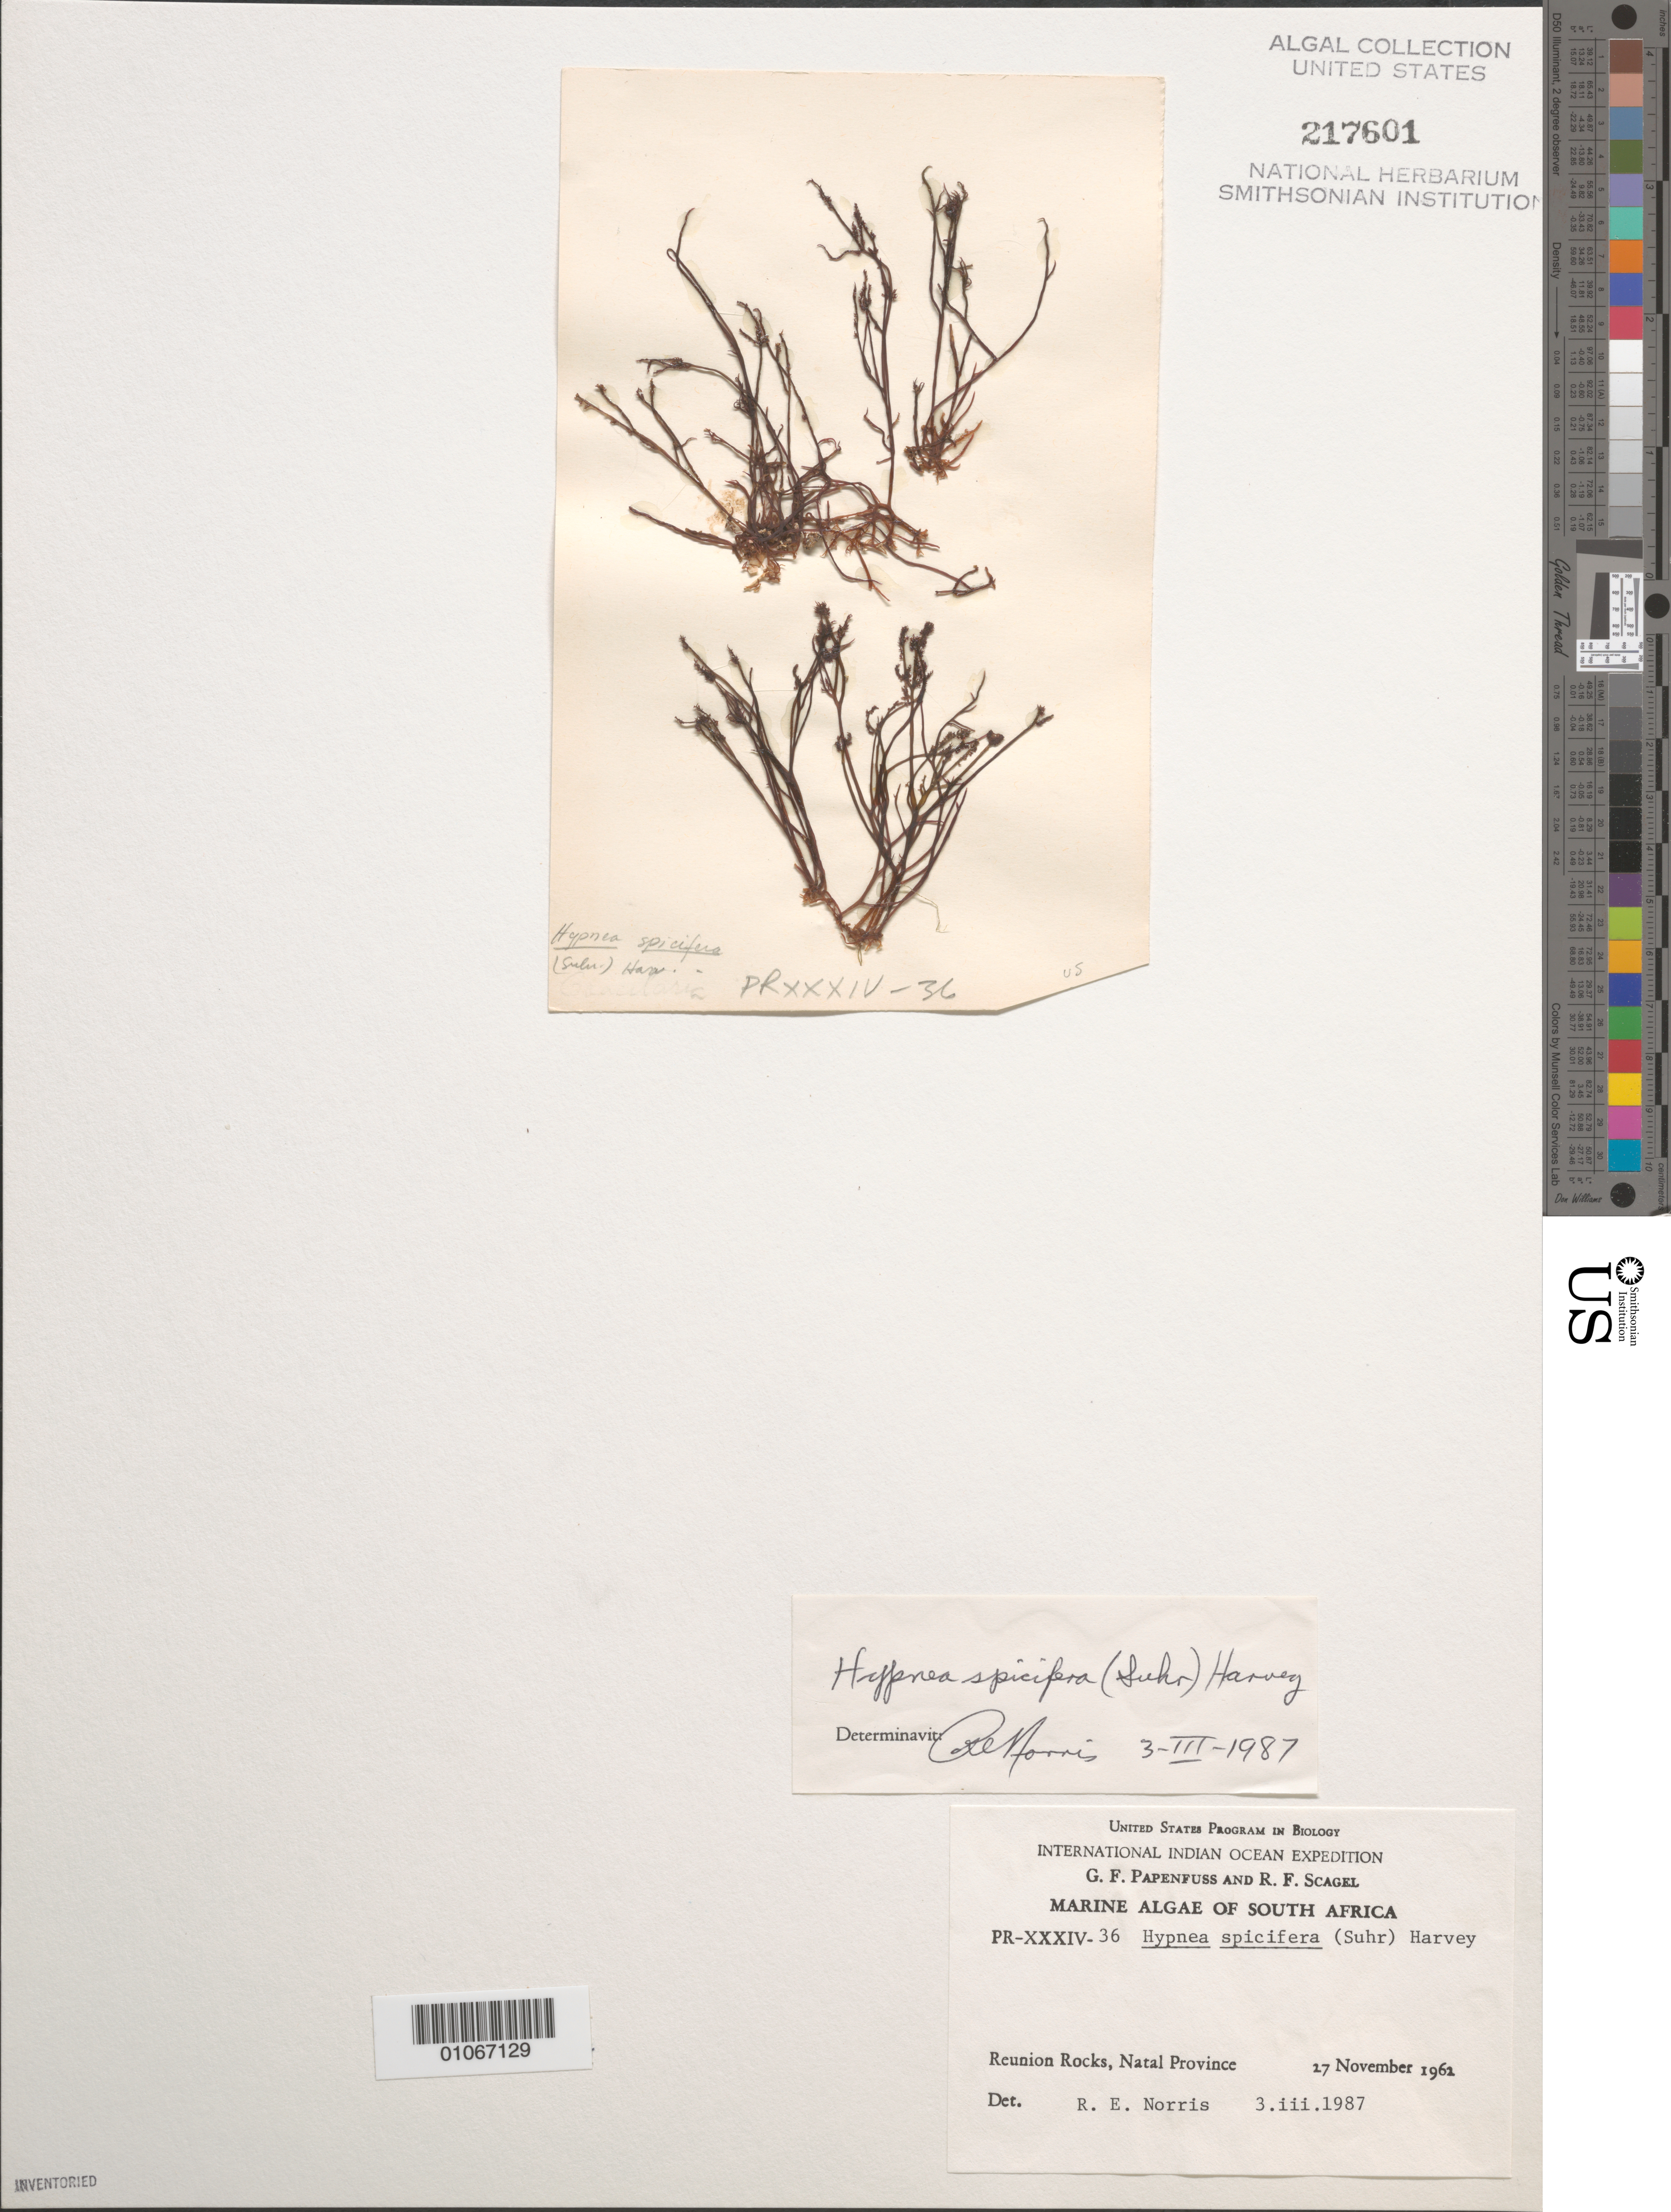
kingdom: Plantae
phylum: Rhodophyta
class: Florideophyceae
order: Gigartinales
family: Cystocloniaceae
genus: Hypnea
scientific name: Hypnea spicifera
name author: Harv.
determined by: Norris, R. E.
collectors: G. Papenfuss & R. F. Scagel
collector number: PR-XXXIV-36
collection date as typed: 27 Nov 1962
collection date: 1962-11-27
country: South Africa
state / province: KwaZulu-Natal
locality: Reunion Rocks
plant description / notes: International Indian Ocean Expedition, 1962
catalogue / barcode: US 217601